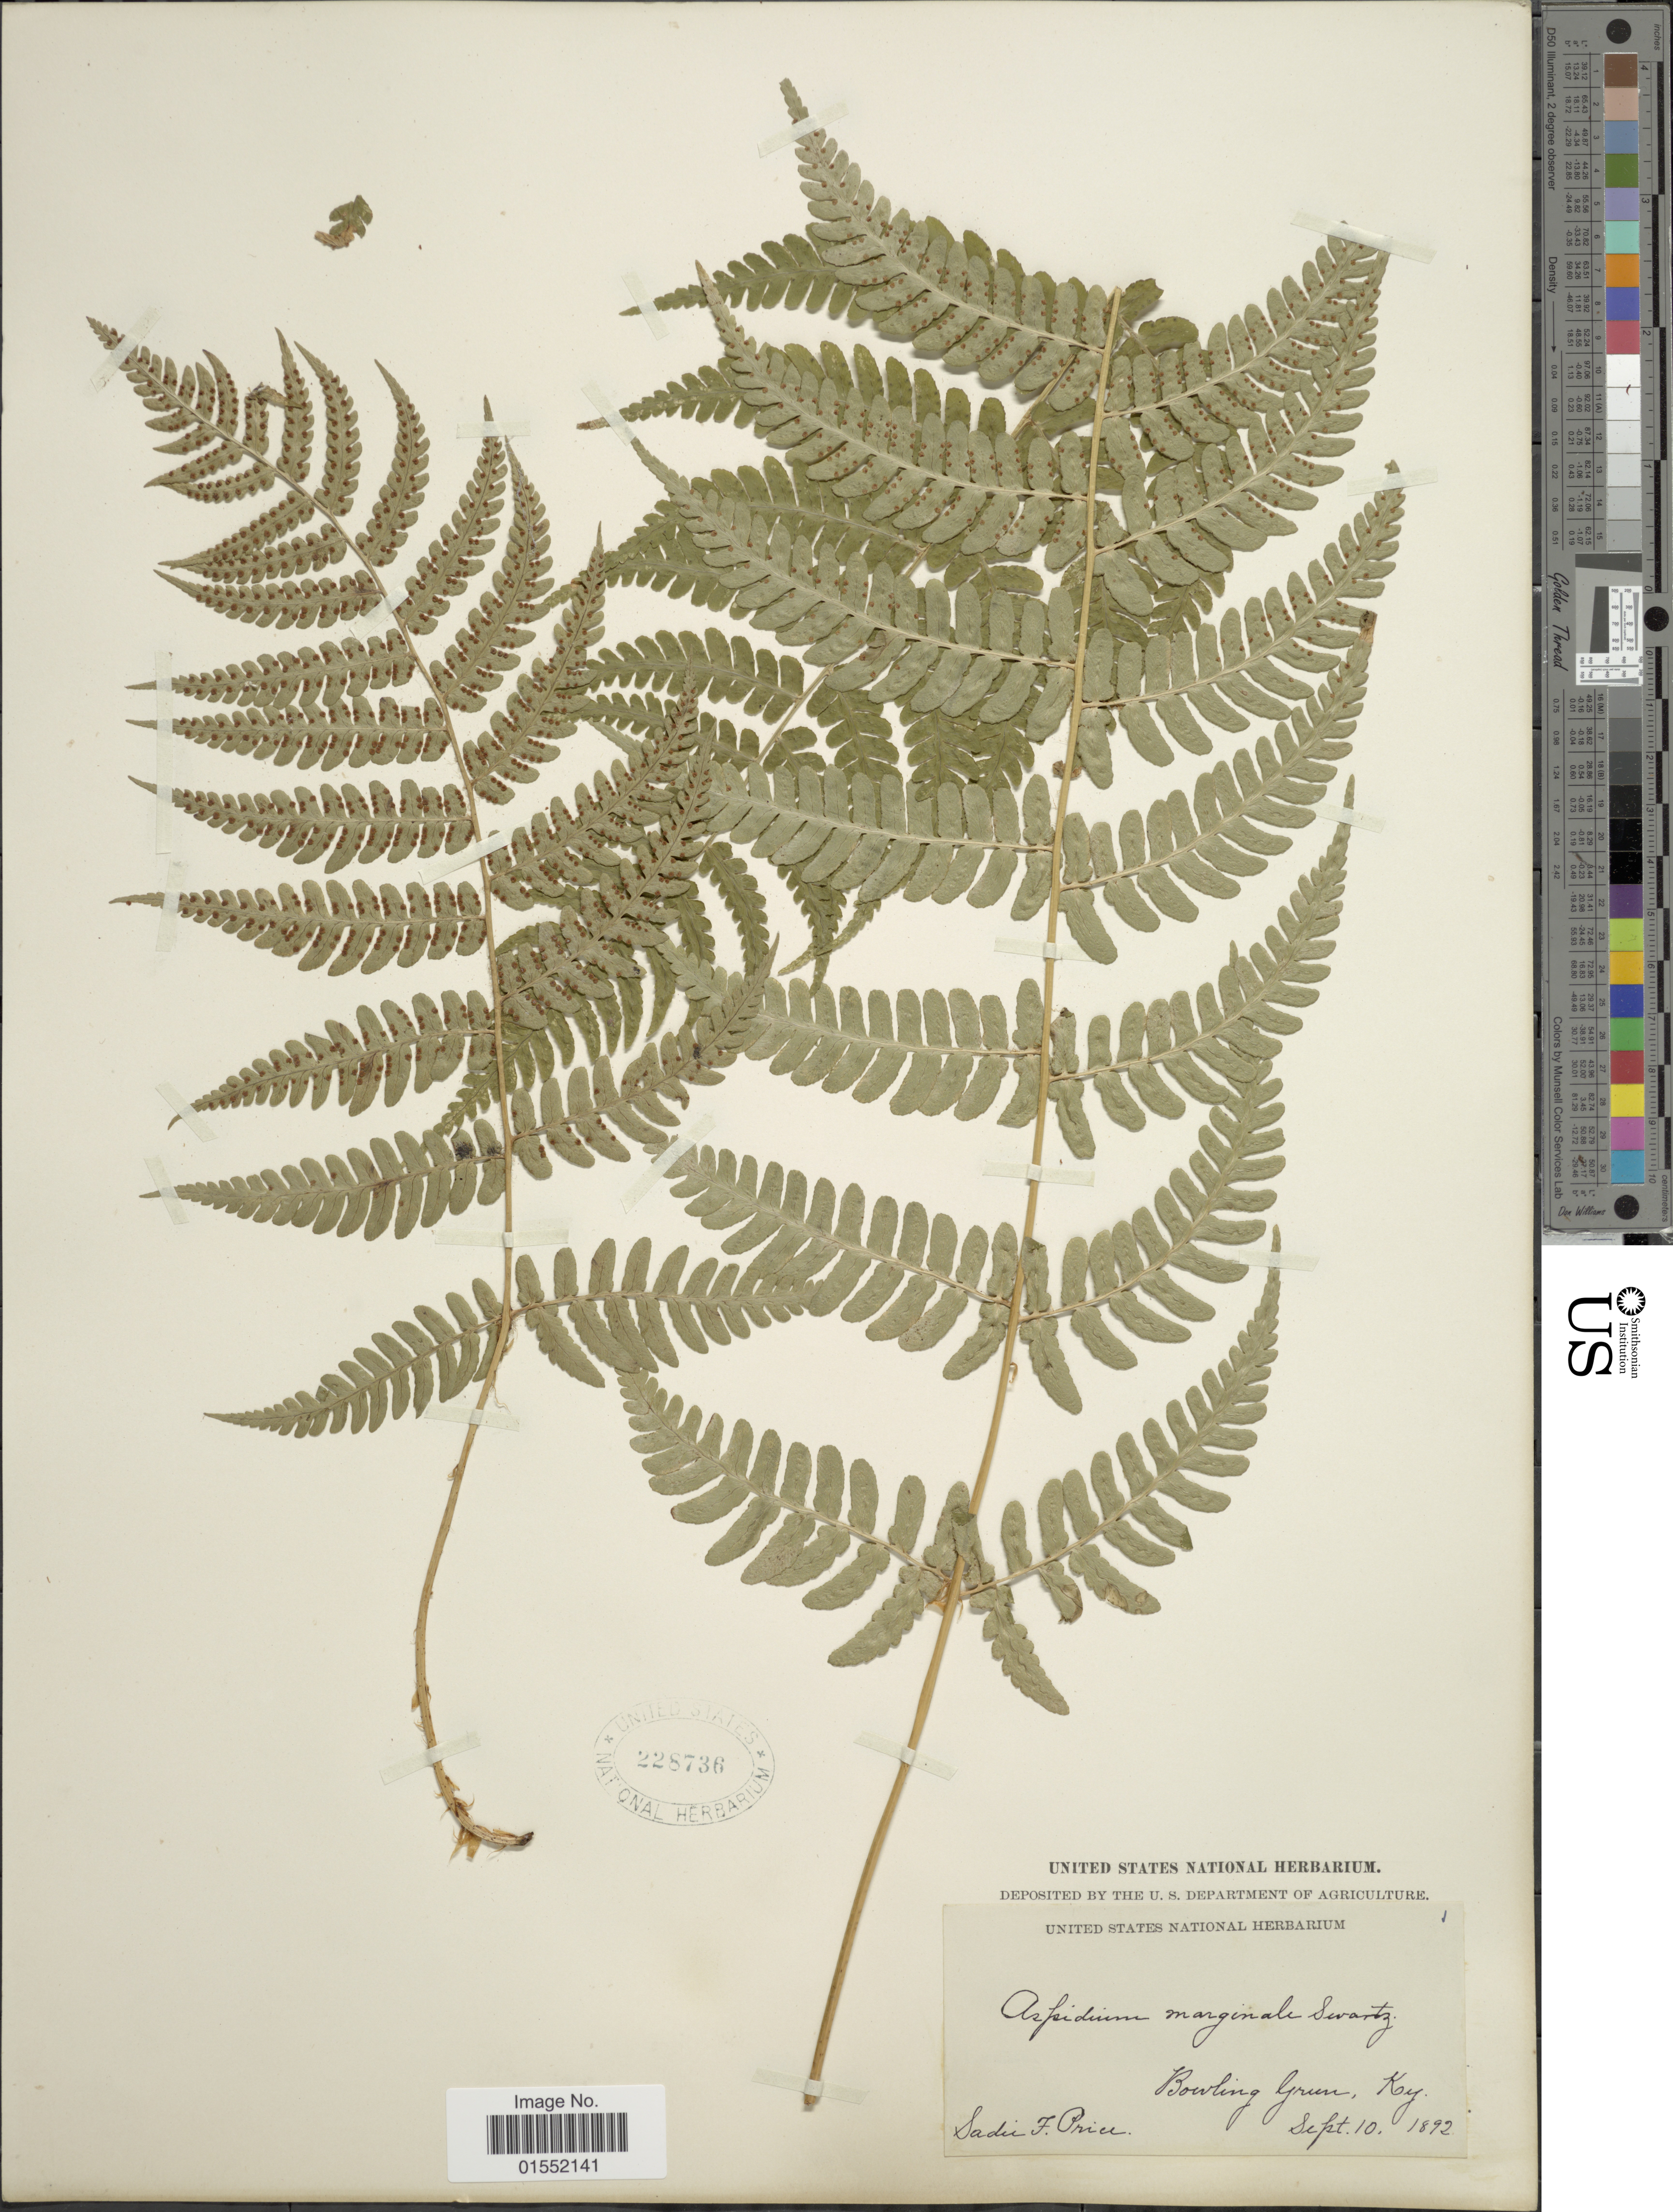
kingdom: Plantae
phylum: Tracheophyta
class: Polypodiopsida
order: Polypodiales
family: Dryopteridaceae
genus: Dryopteris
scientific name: Dryopteris marginalis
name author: (L.) A. Gray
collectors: S. Price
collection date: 1892-09-10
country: United States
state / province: Kentucky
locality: Bowling Green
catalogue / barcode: US 228736